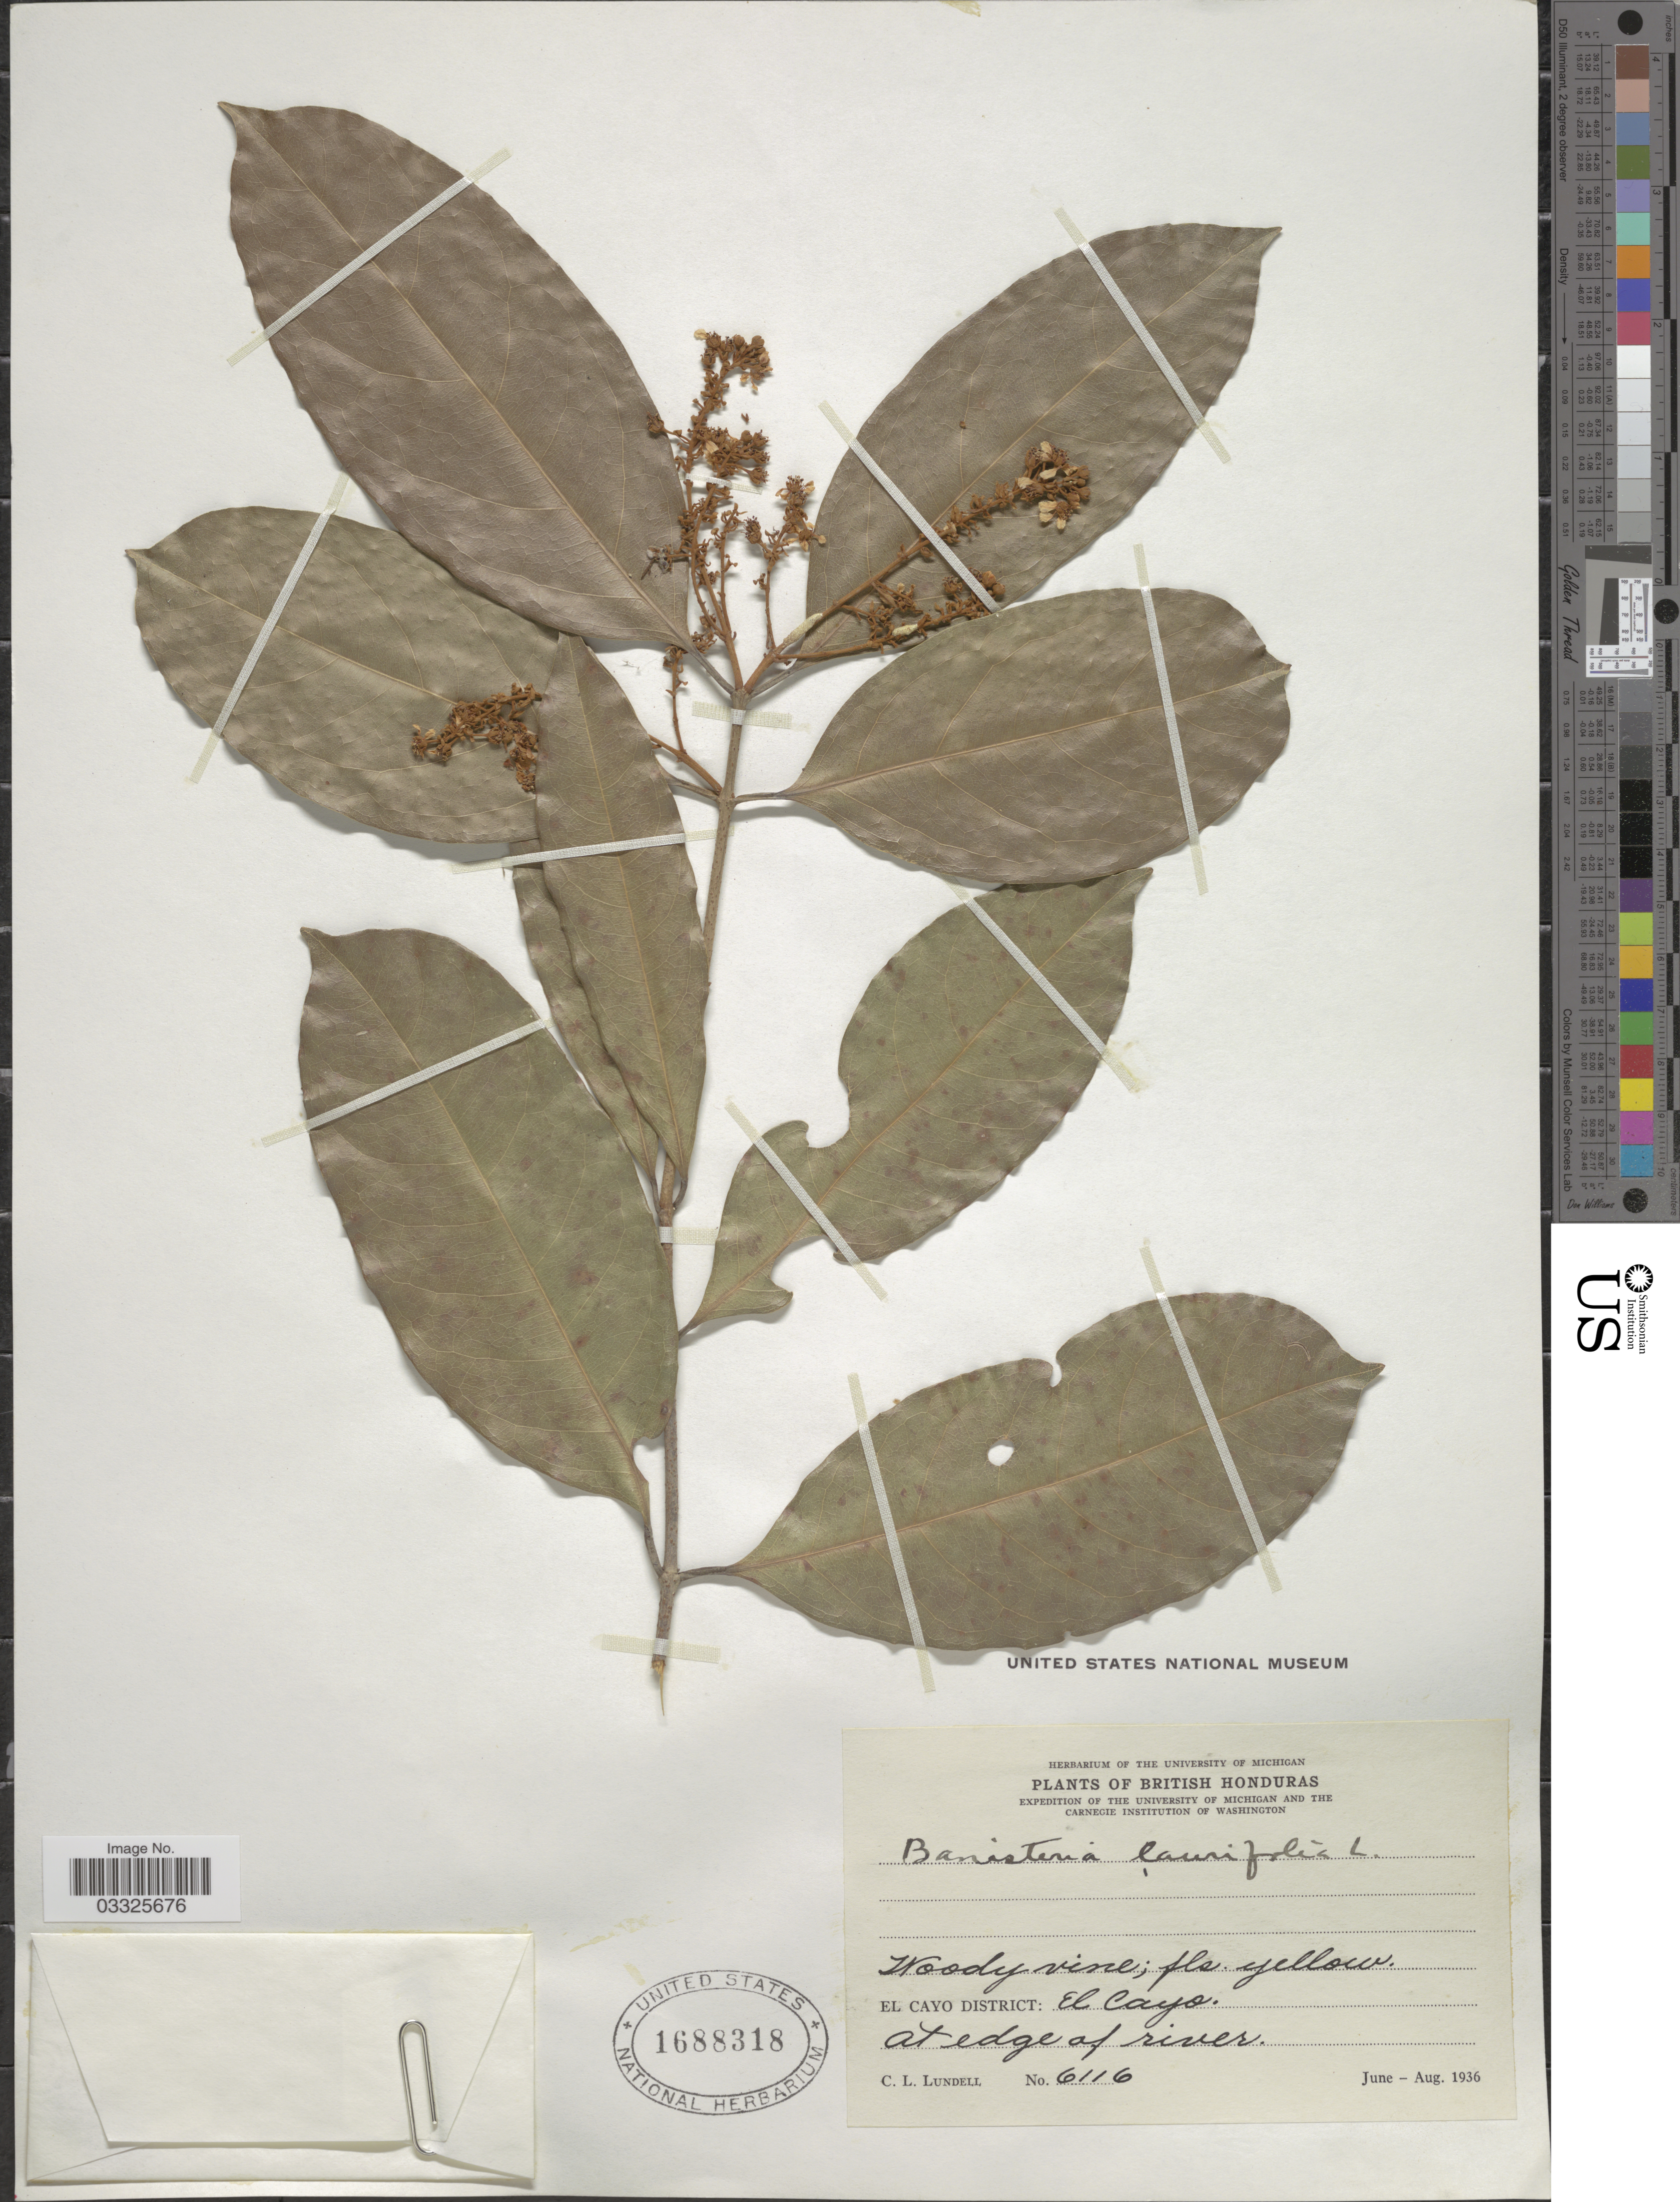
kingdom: Plantae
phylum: Tracheophyta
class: Magnoliopsida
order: Malpighiales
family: Malpighiaceae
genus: Heteropterys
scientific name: Heteropterys laurifolia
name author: (L.) A. Juss.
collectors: C. L. Lundell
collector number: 6116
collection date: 1936-06/1936-08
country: Belize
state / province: Cayo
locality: British Honduras. El Cayo District: El Cayo, at edge of river.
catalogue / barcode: US 1688318